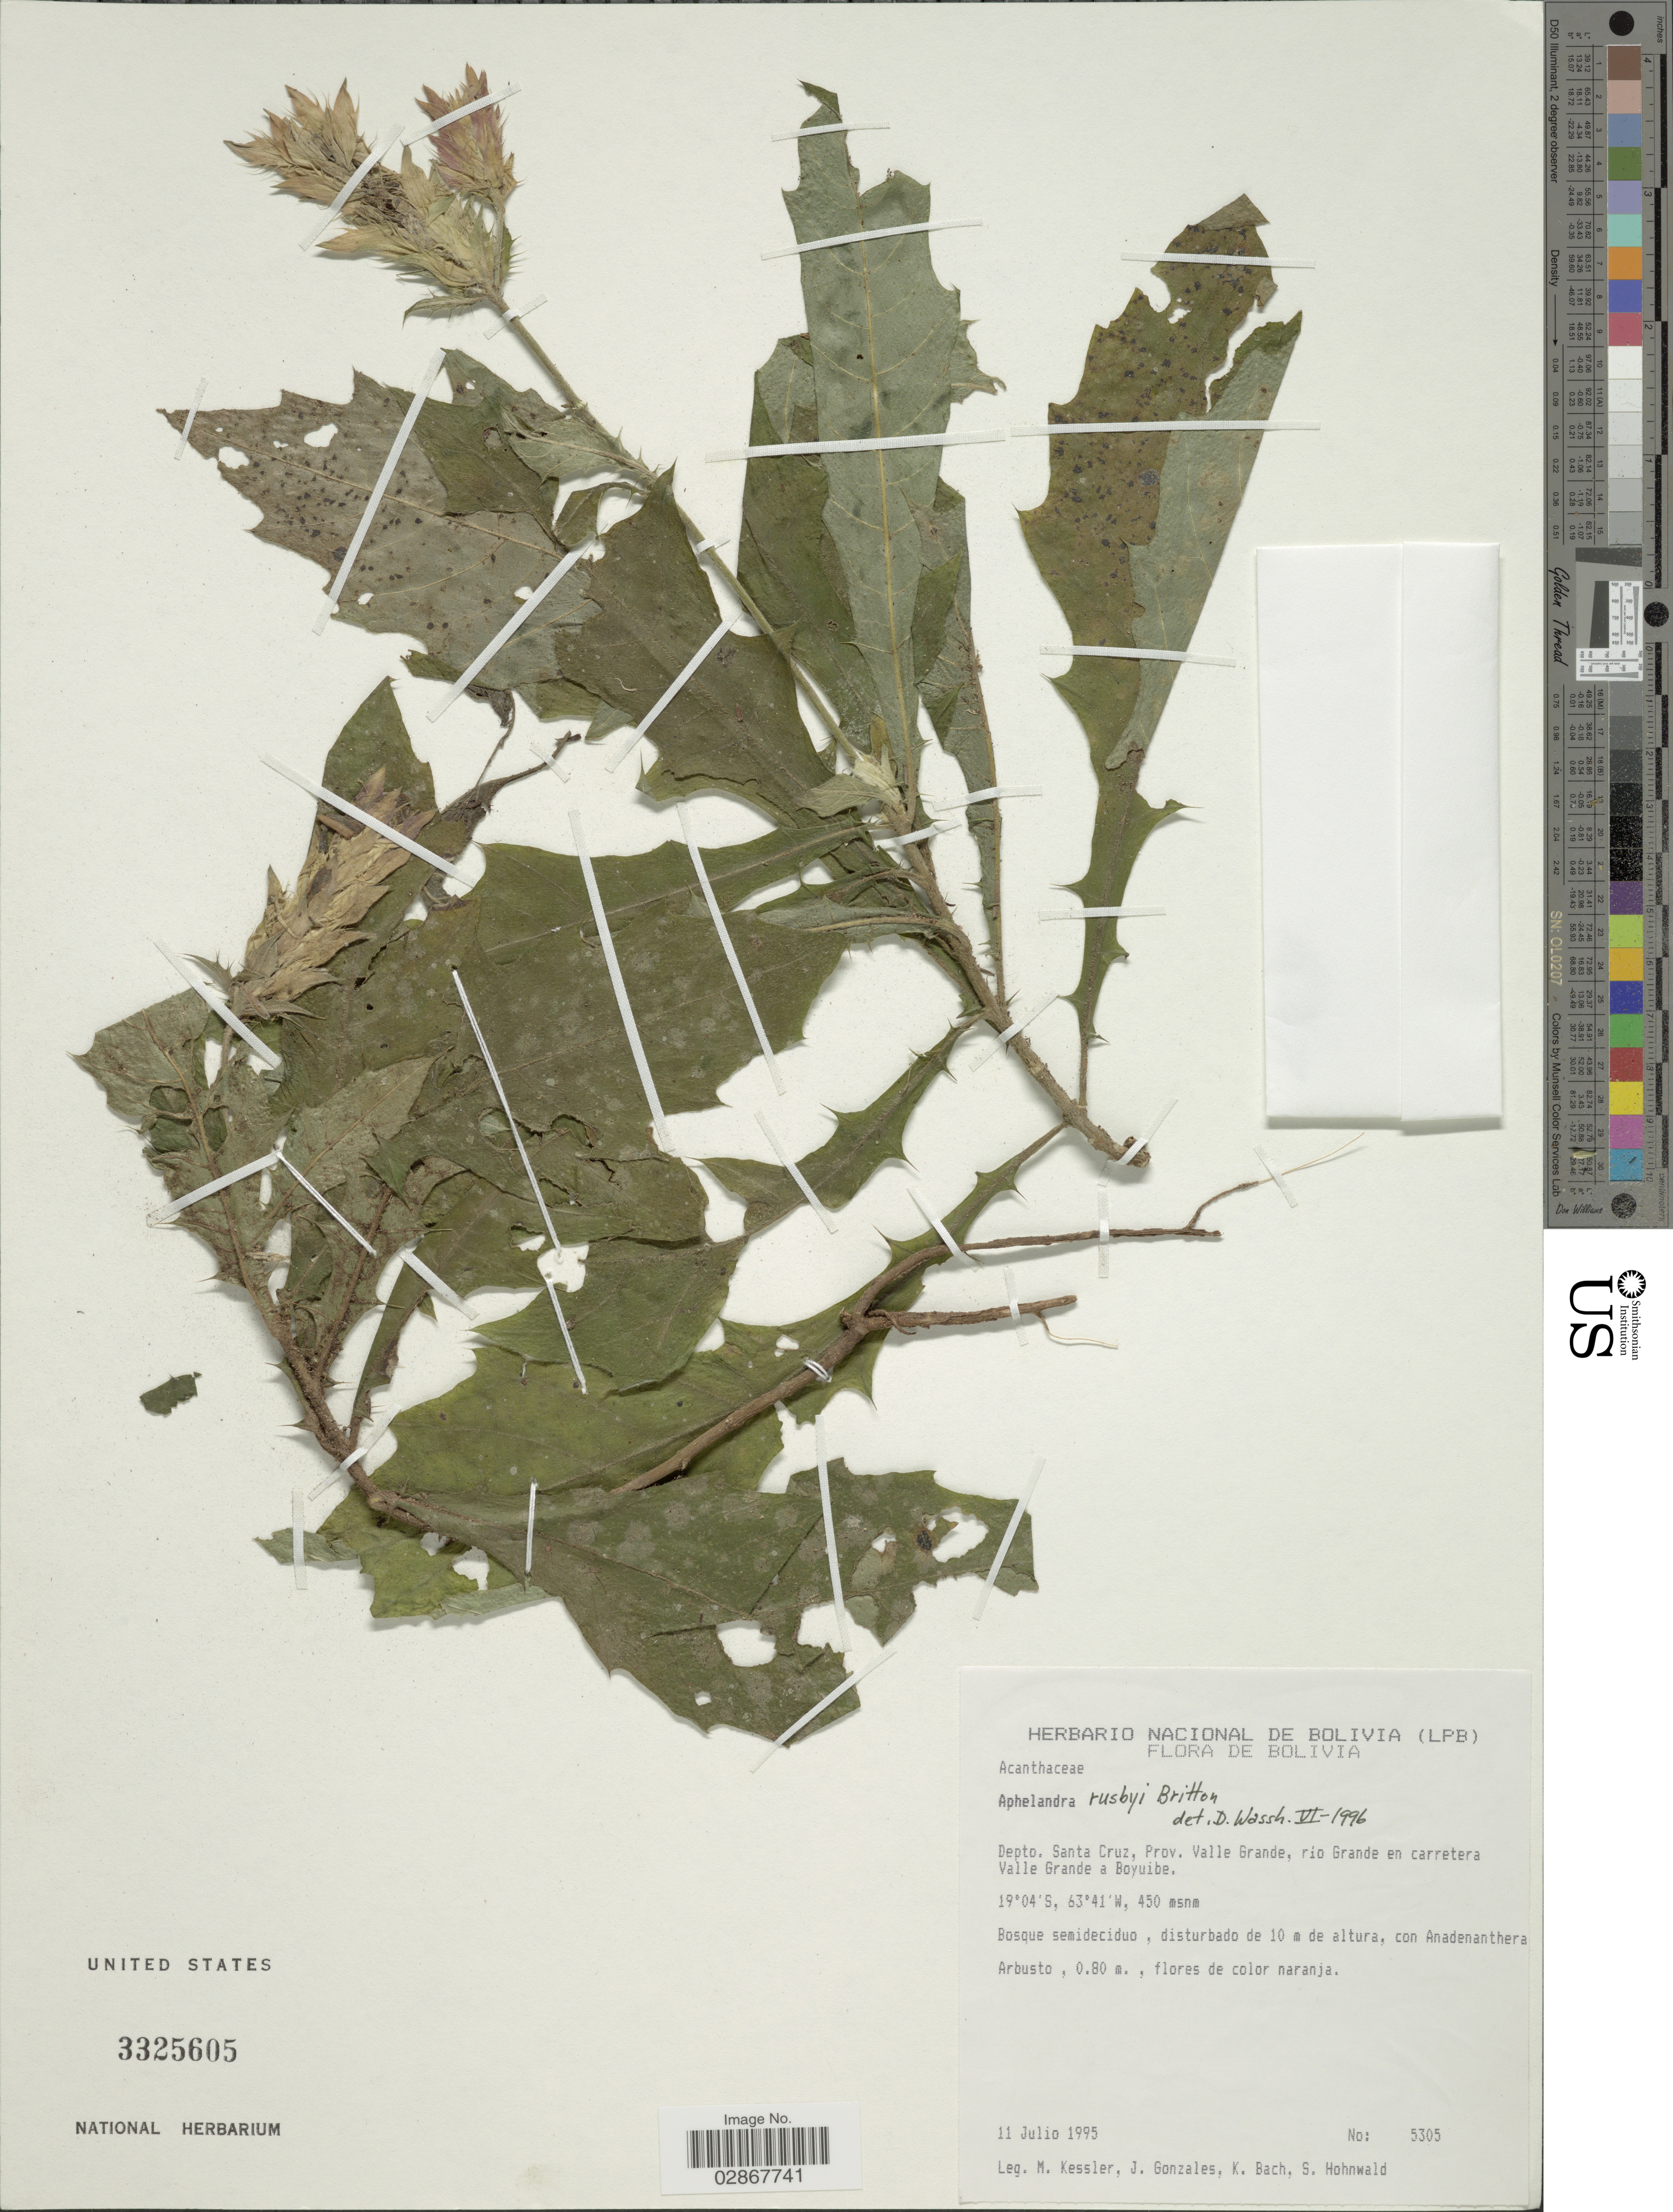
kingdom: Plantae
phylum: Tracheophyta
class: Magnoliopsida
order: Lamiales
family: Acanthaceae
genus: Aphelandra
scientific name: Aphelandra rusbyi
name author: Britton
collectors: M. Kessler, J. Gonzales, K. Bach & S. Hohnwald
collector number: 5305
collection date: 1995-07-11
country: Bolivia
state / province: Santa Cruz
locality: Depto. Santa Cruz, Prov. Valle Grande, río Grande en carretera Valle Grande a Boyuibe.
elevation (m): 450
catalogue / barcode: US 3325605